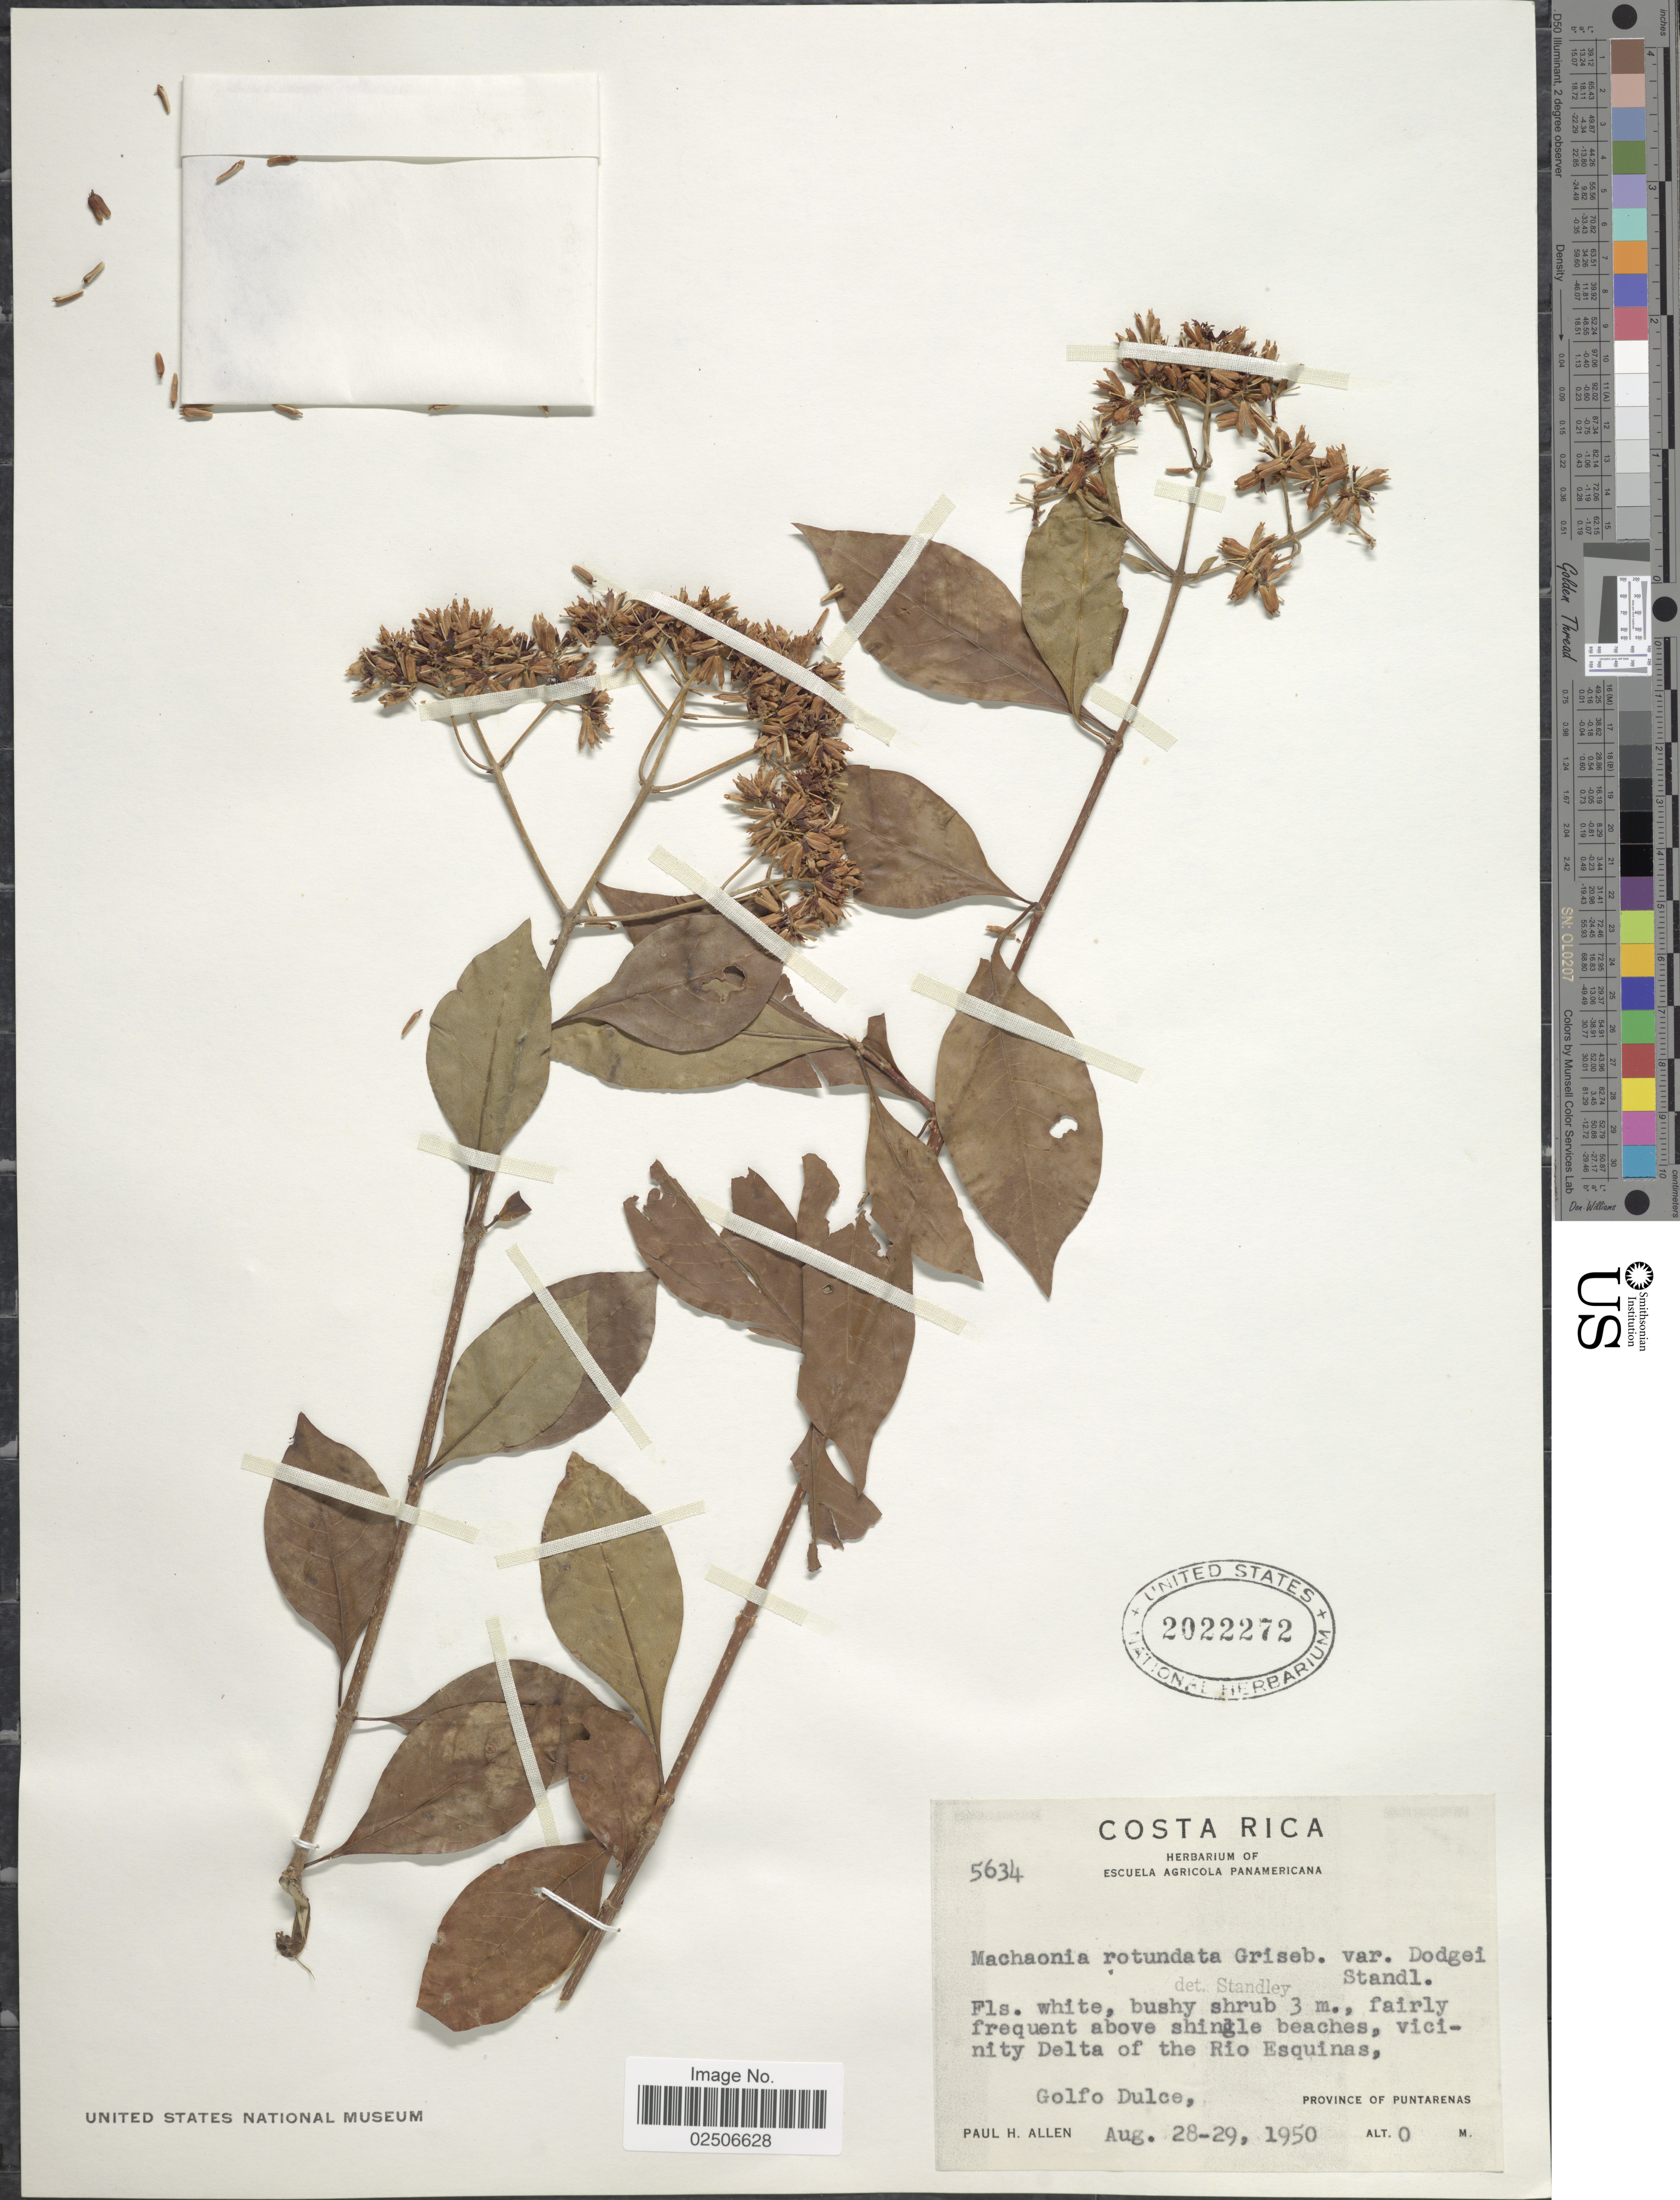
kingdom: Plantae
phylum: Tracheophyta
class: Magnoliopsida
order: Gentianales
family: Rubiaceae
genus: Machaonia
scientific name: Machaonia martinicensis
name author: (DC.) Standl.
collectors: P. H. Allen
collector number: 5634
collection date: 1950-08-28/1950-08-29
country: Costa Rica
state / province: Puntarenas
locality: Above shingle beaches, vicinity of the Rio Esquinas, Golfo Dulce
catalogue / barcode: US 2022272